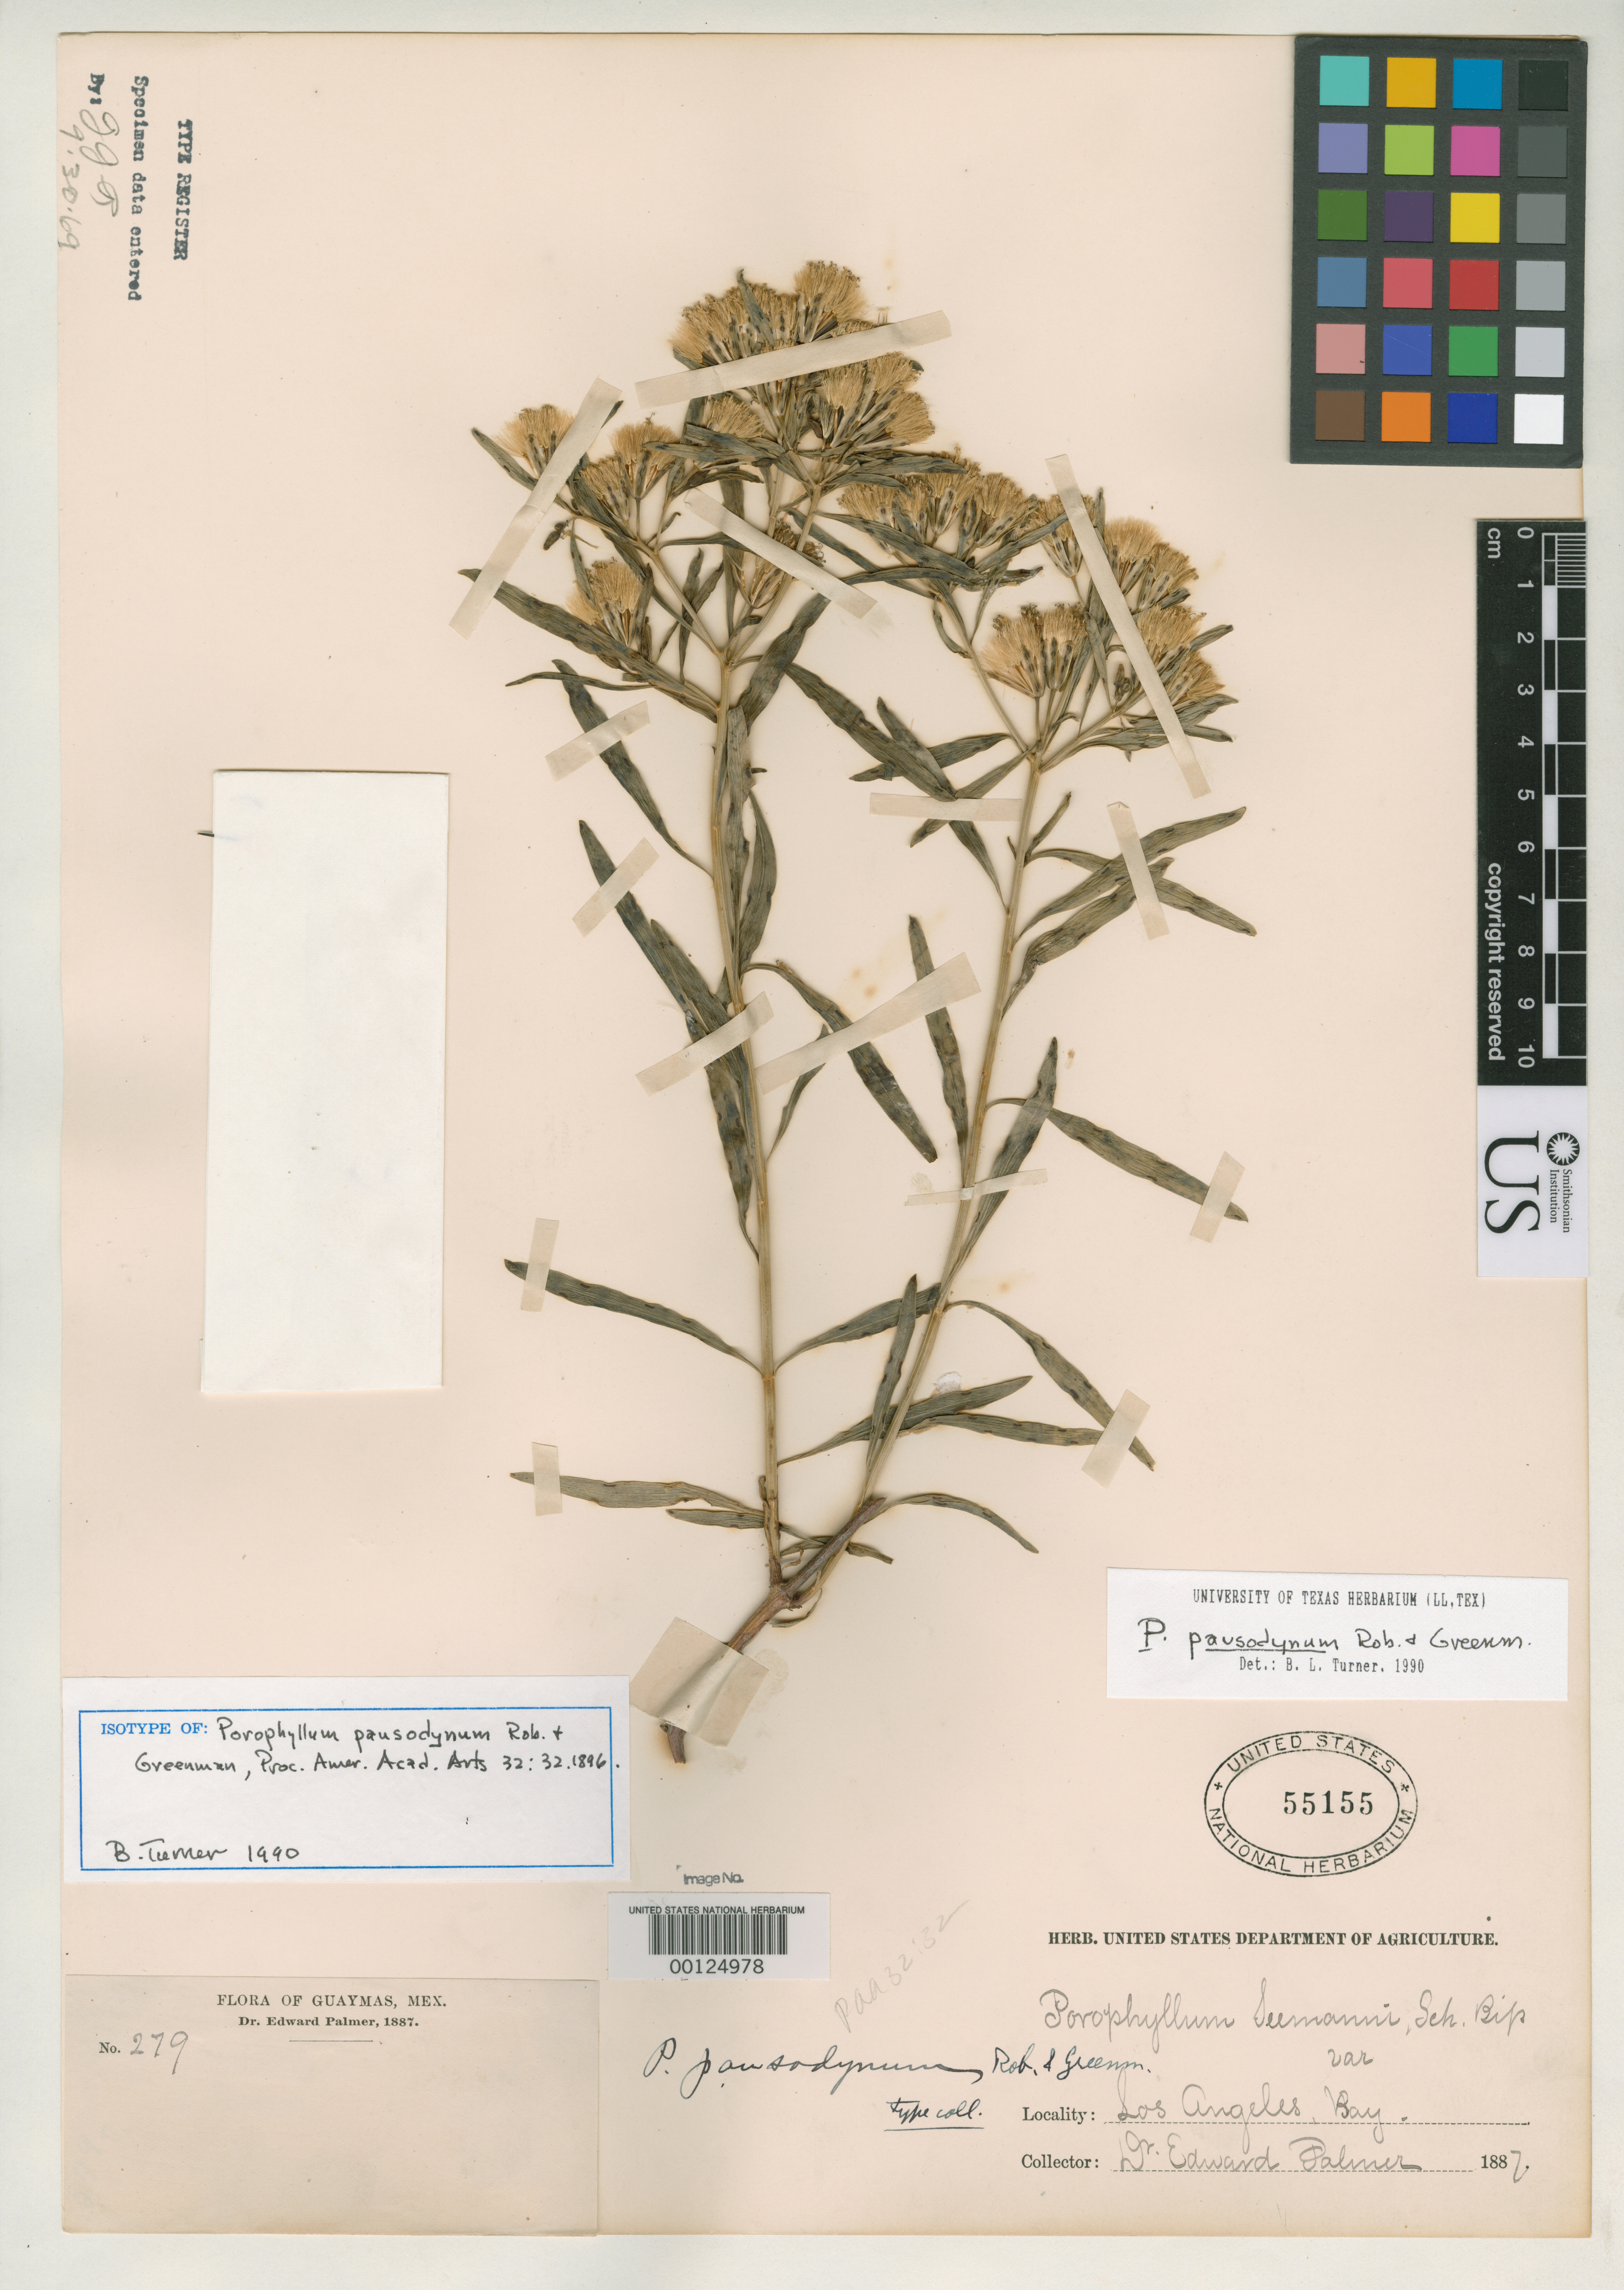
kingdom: Plantae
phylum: Tracheophyta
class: Magnoliopsida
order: Asterales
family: Asteraceae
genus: Porophyllum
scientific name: Porophyllum pausodynum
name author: B.L. Rob. & Greenm.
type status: Isotype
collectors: E. Palmer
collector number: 279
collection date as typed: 1887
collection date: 1887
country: Mexico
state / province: Sonora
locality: Guaymas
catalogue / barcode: US 55155